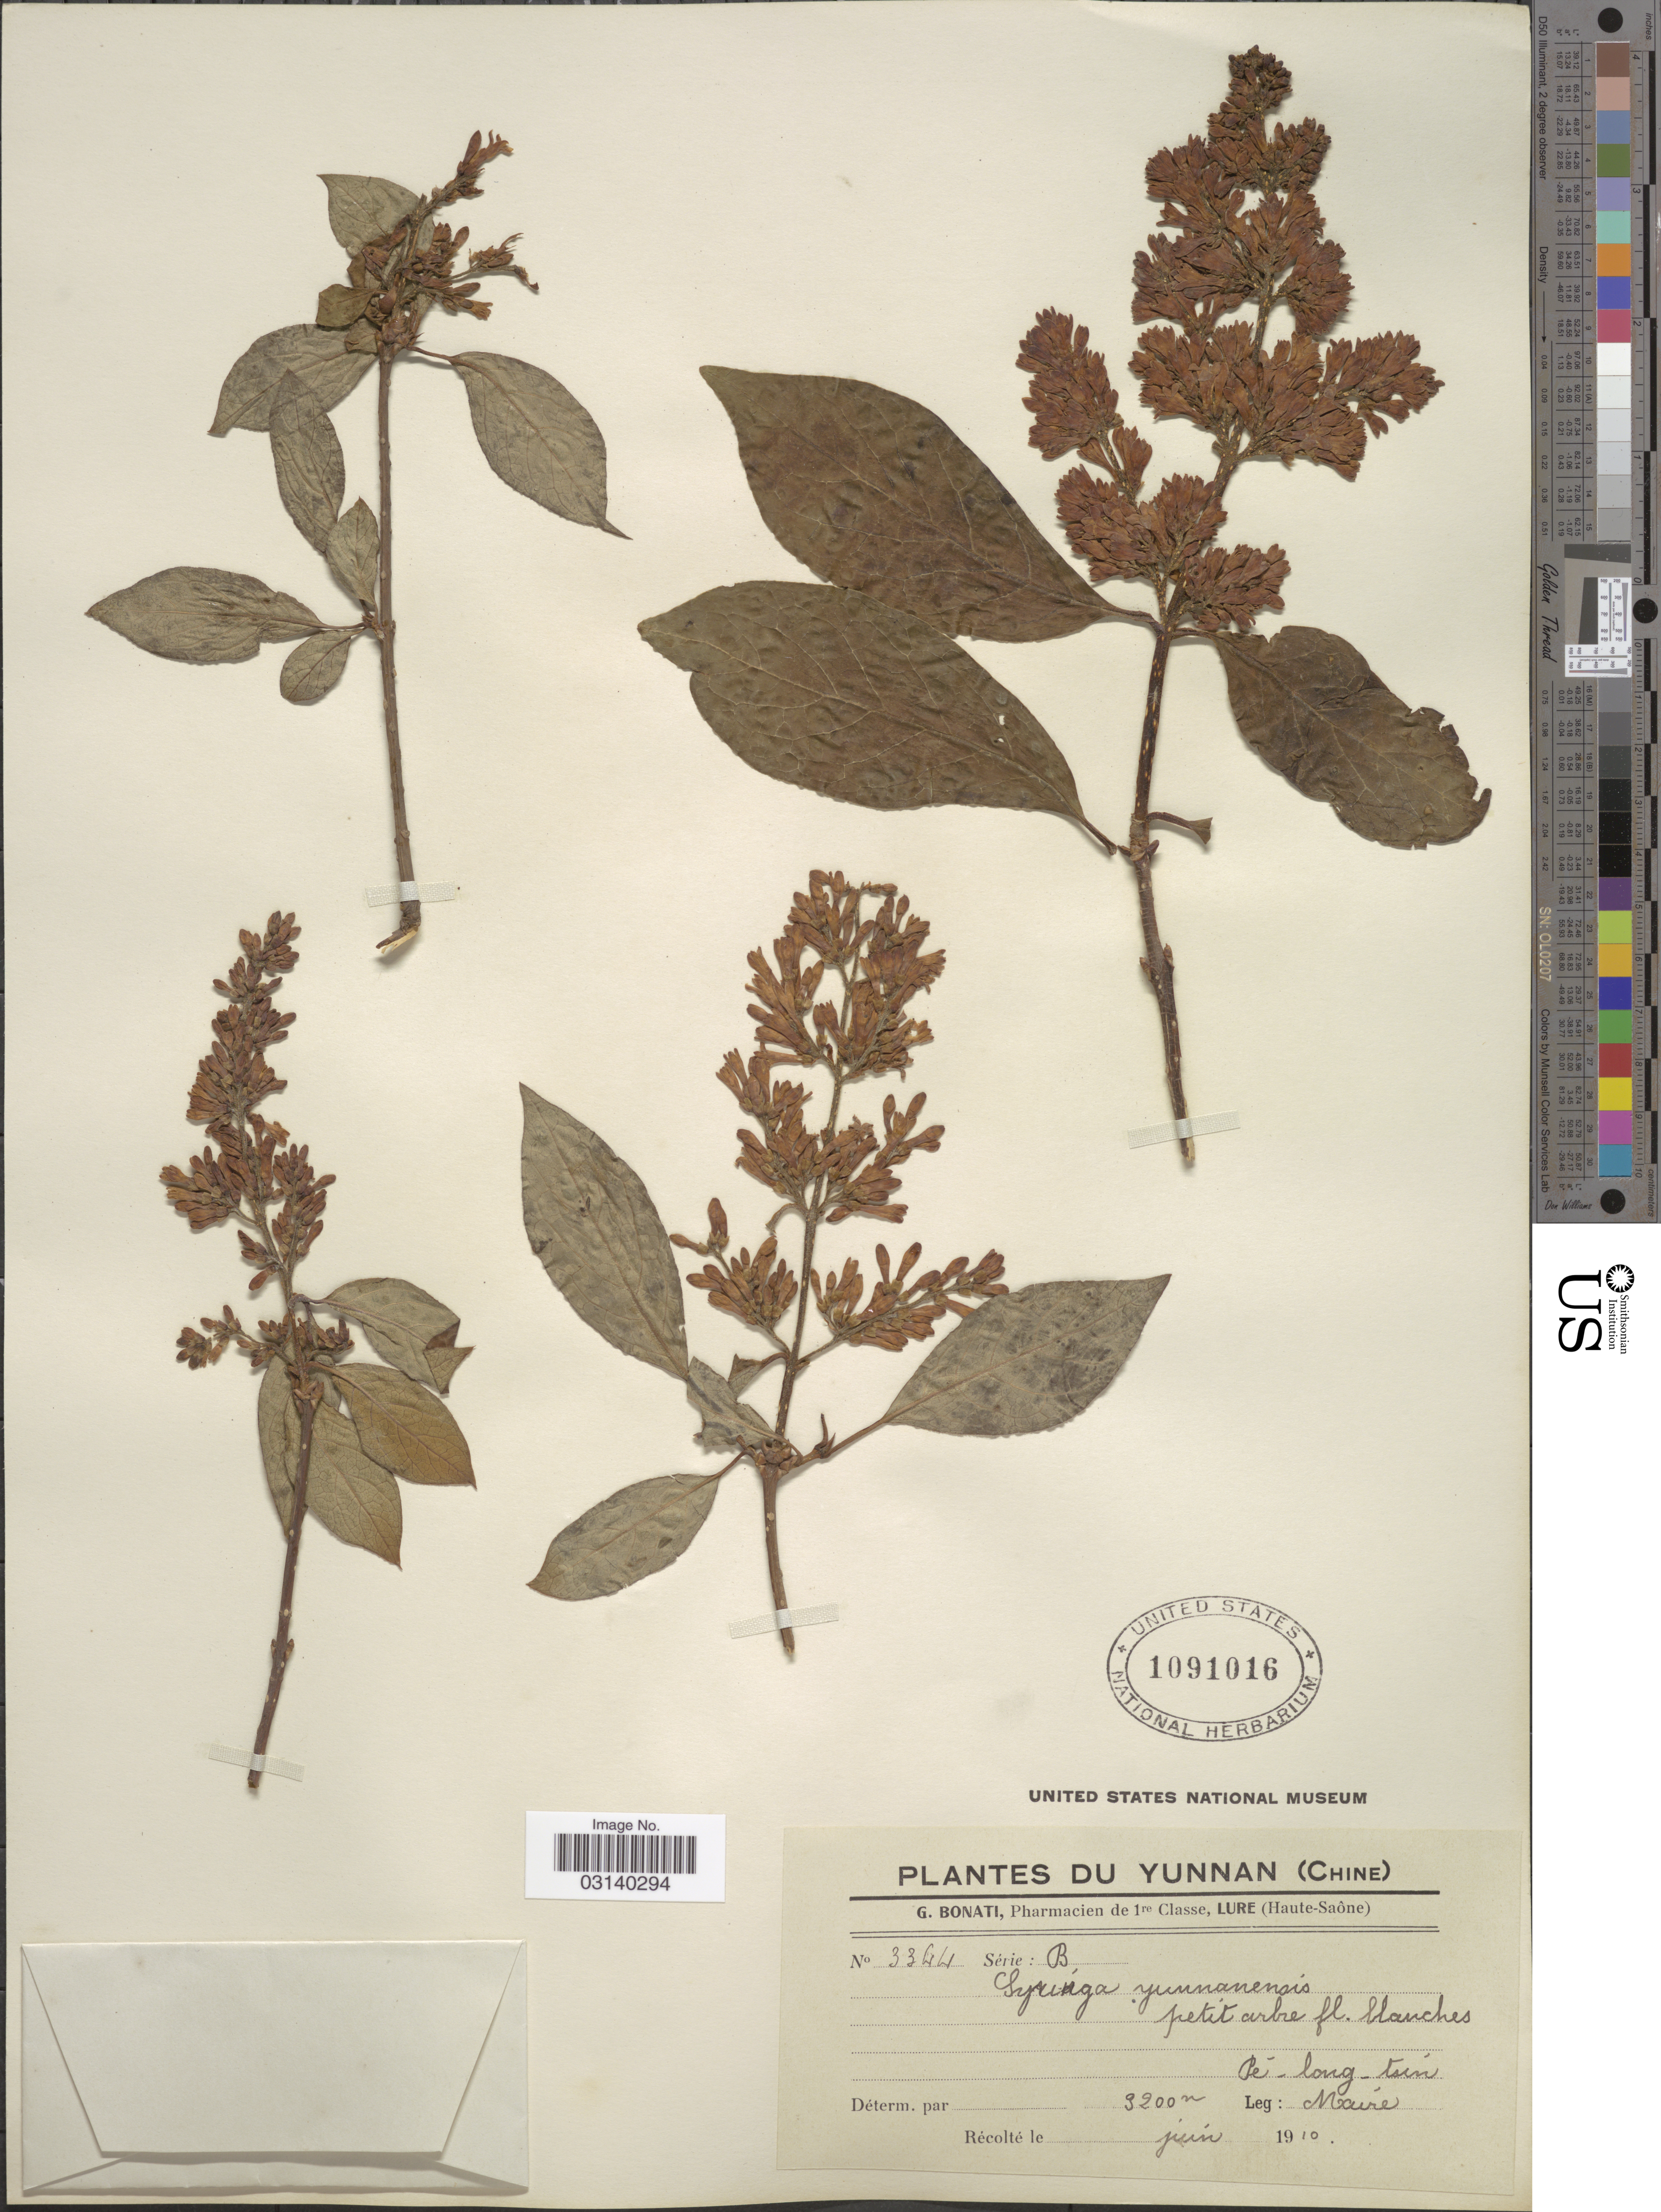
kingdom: Plantae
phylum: Tracheophyta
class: Magnoliopsida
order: Lamiales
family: Oleaceae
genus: Syringa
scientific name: Syringa yunnanensis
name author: Franch.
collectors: Maire, --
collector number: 3344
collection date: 1910-06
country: China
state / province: Yunnan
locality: Pé-long-tsín [interpreted].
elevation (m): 3200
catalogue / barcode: US 1091016